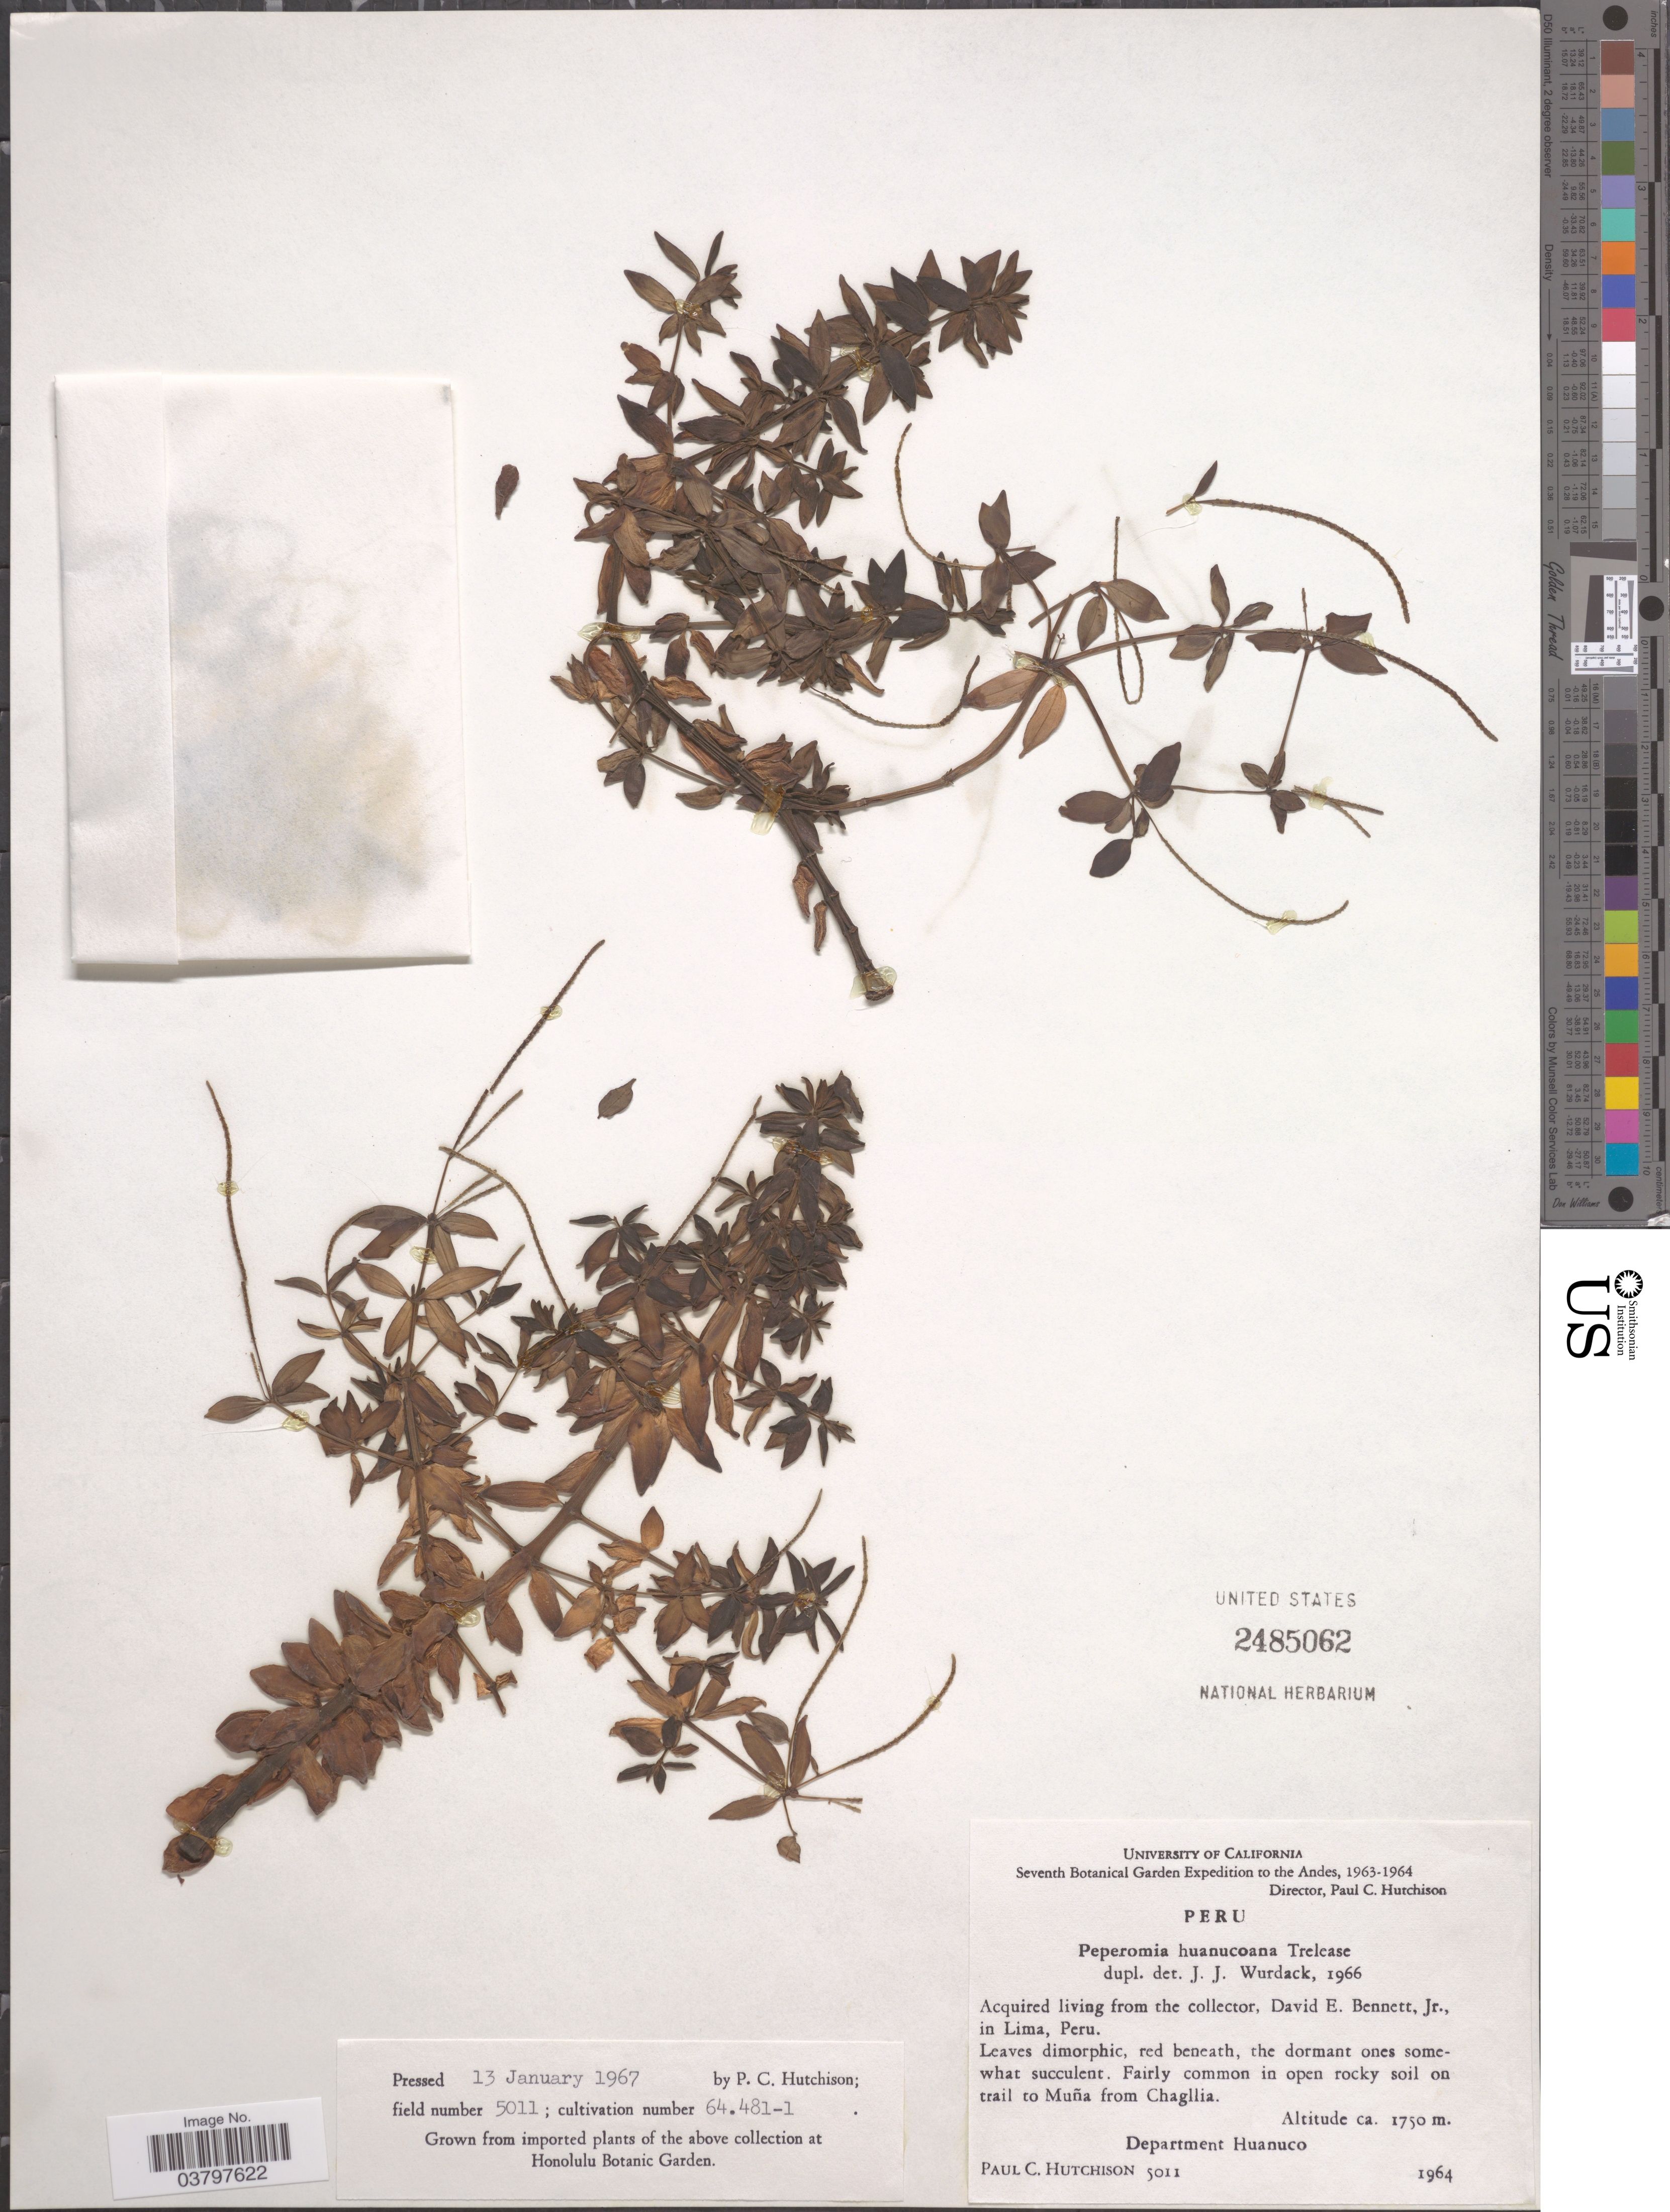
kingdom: Plantae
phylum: Tracheophyta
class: Magnoliopsida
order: Piperales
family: Piperaceae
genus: Peperomia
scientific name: Peperomia huanucoana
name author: Trel. in J.F. Macbr.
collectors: P. C. Hutchison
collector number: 5011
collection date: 1964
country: Peru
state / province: Huánuco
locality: The Andes. In open rocky soil on trail to Muña from Chagllia. Department of Huanuco.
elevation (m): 1750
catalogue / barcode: US 2485062